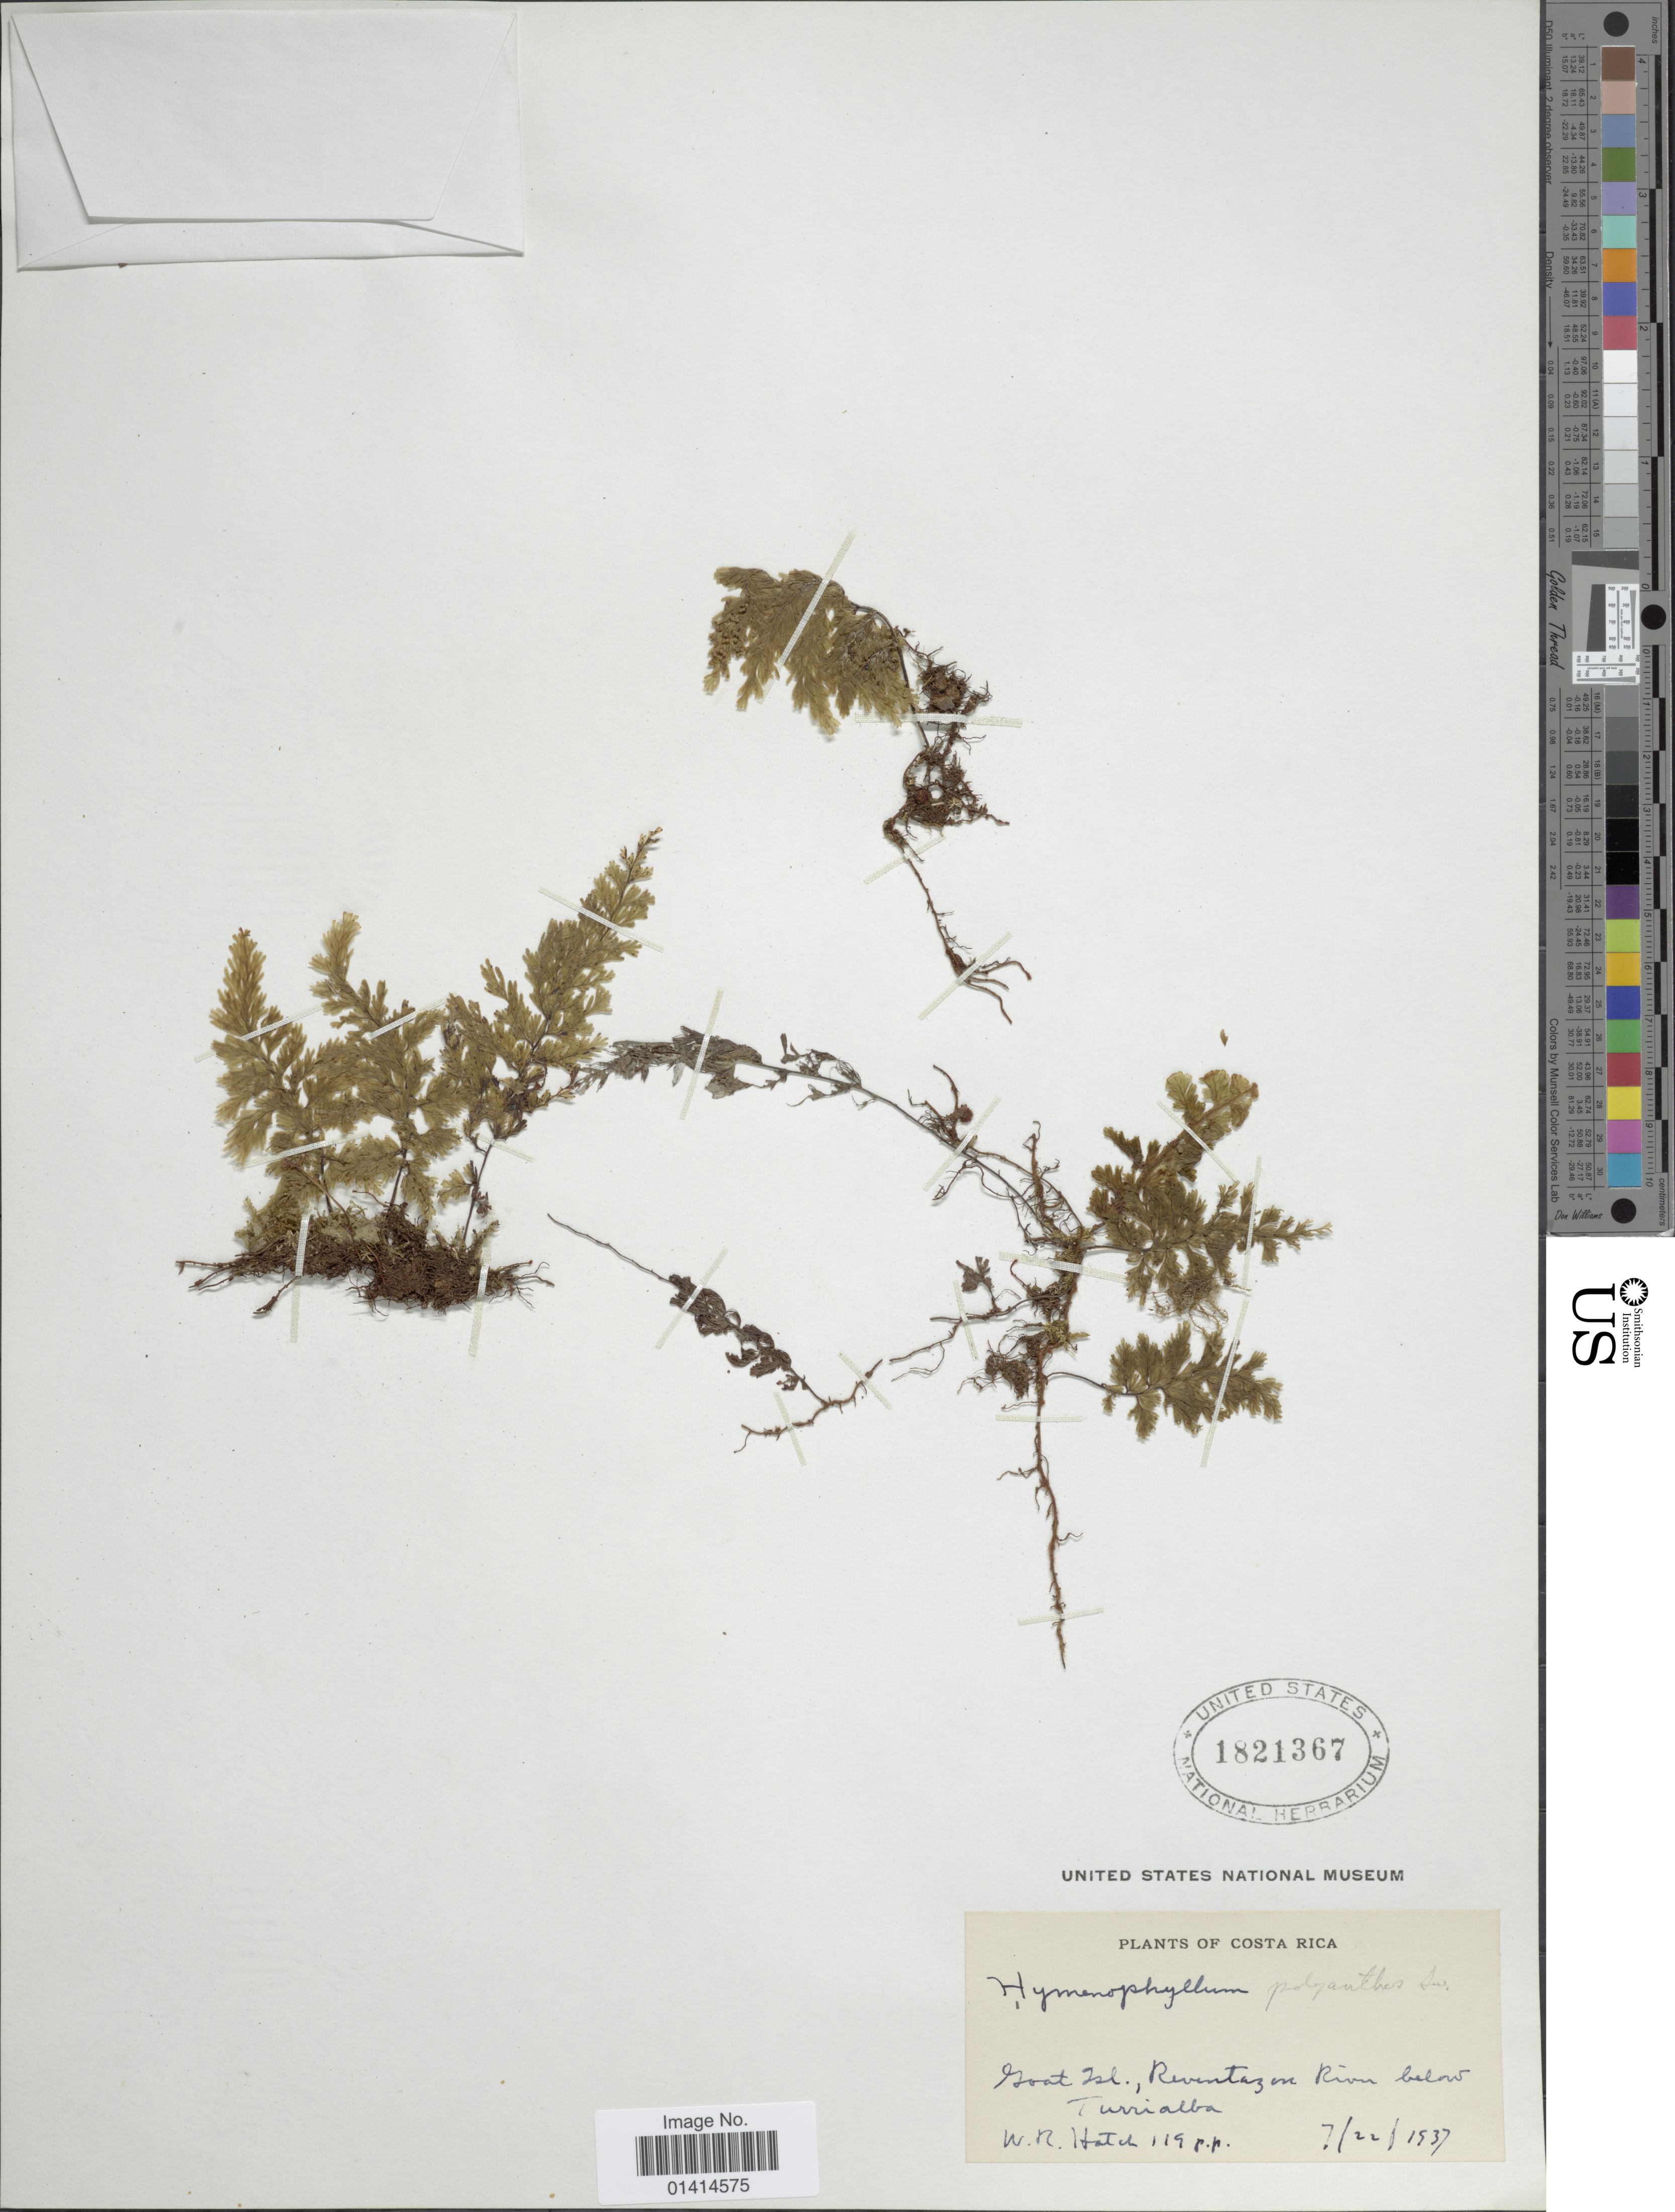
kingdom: Plantae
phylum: Tracheophyta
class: Polypodiopsida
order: Hymenophyllales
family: Hymenophyllaceae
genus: Hymenophyllum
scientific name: Hymenophyllum polyanthos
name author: (Sw.) Sw.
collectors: W. Hatch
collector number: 119 p.p.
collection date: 1937-07-22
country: Costa Rica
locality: Goat Isl., Reventazon River below Turrialba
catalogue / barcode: US 1821367